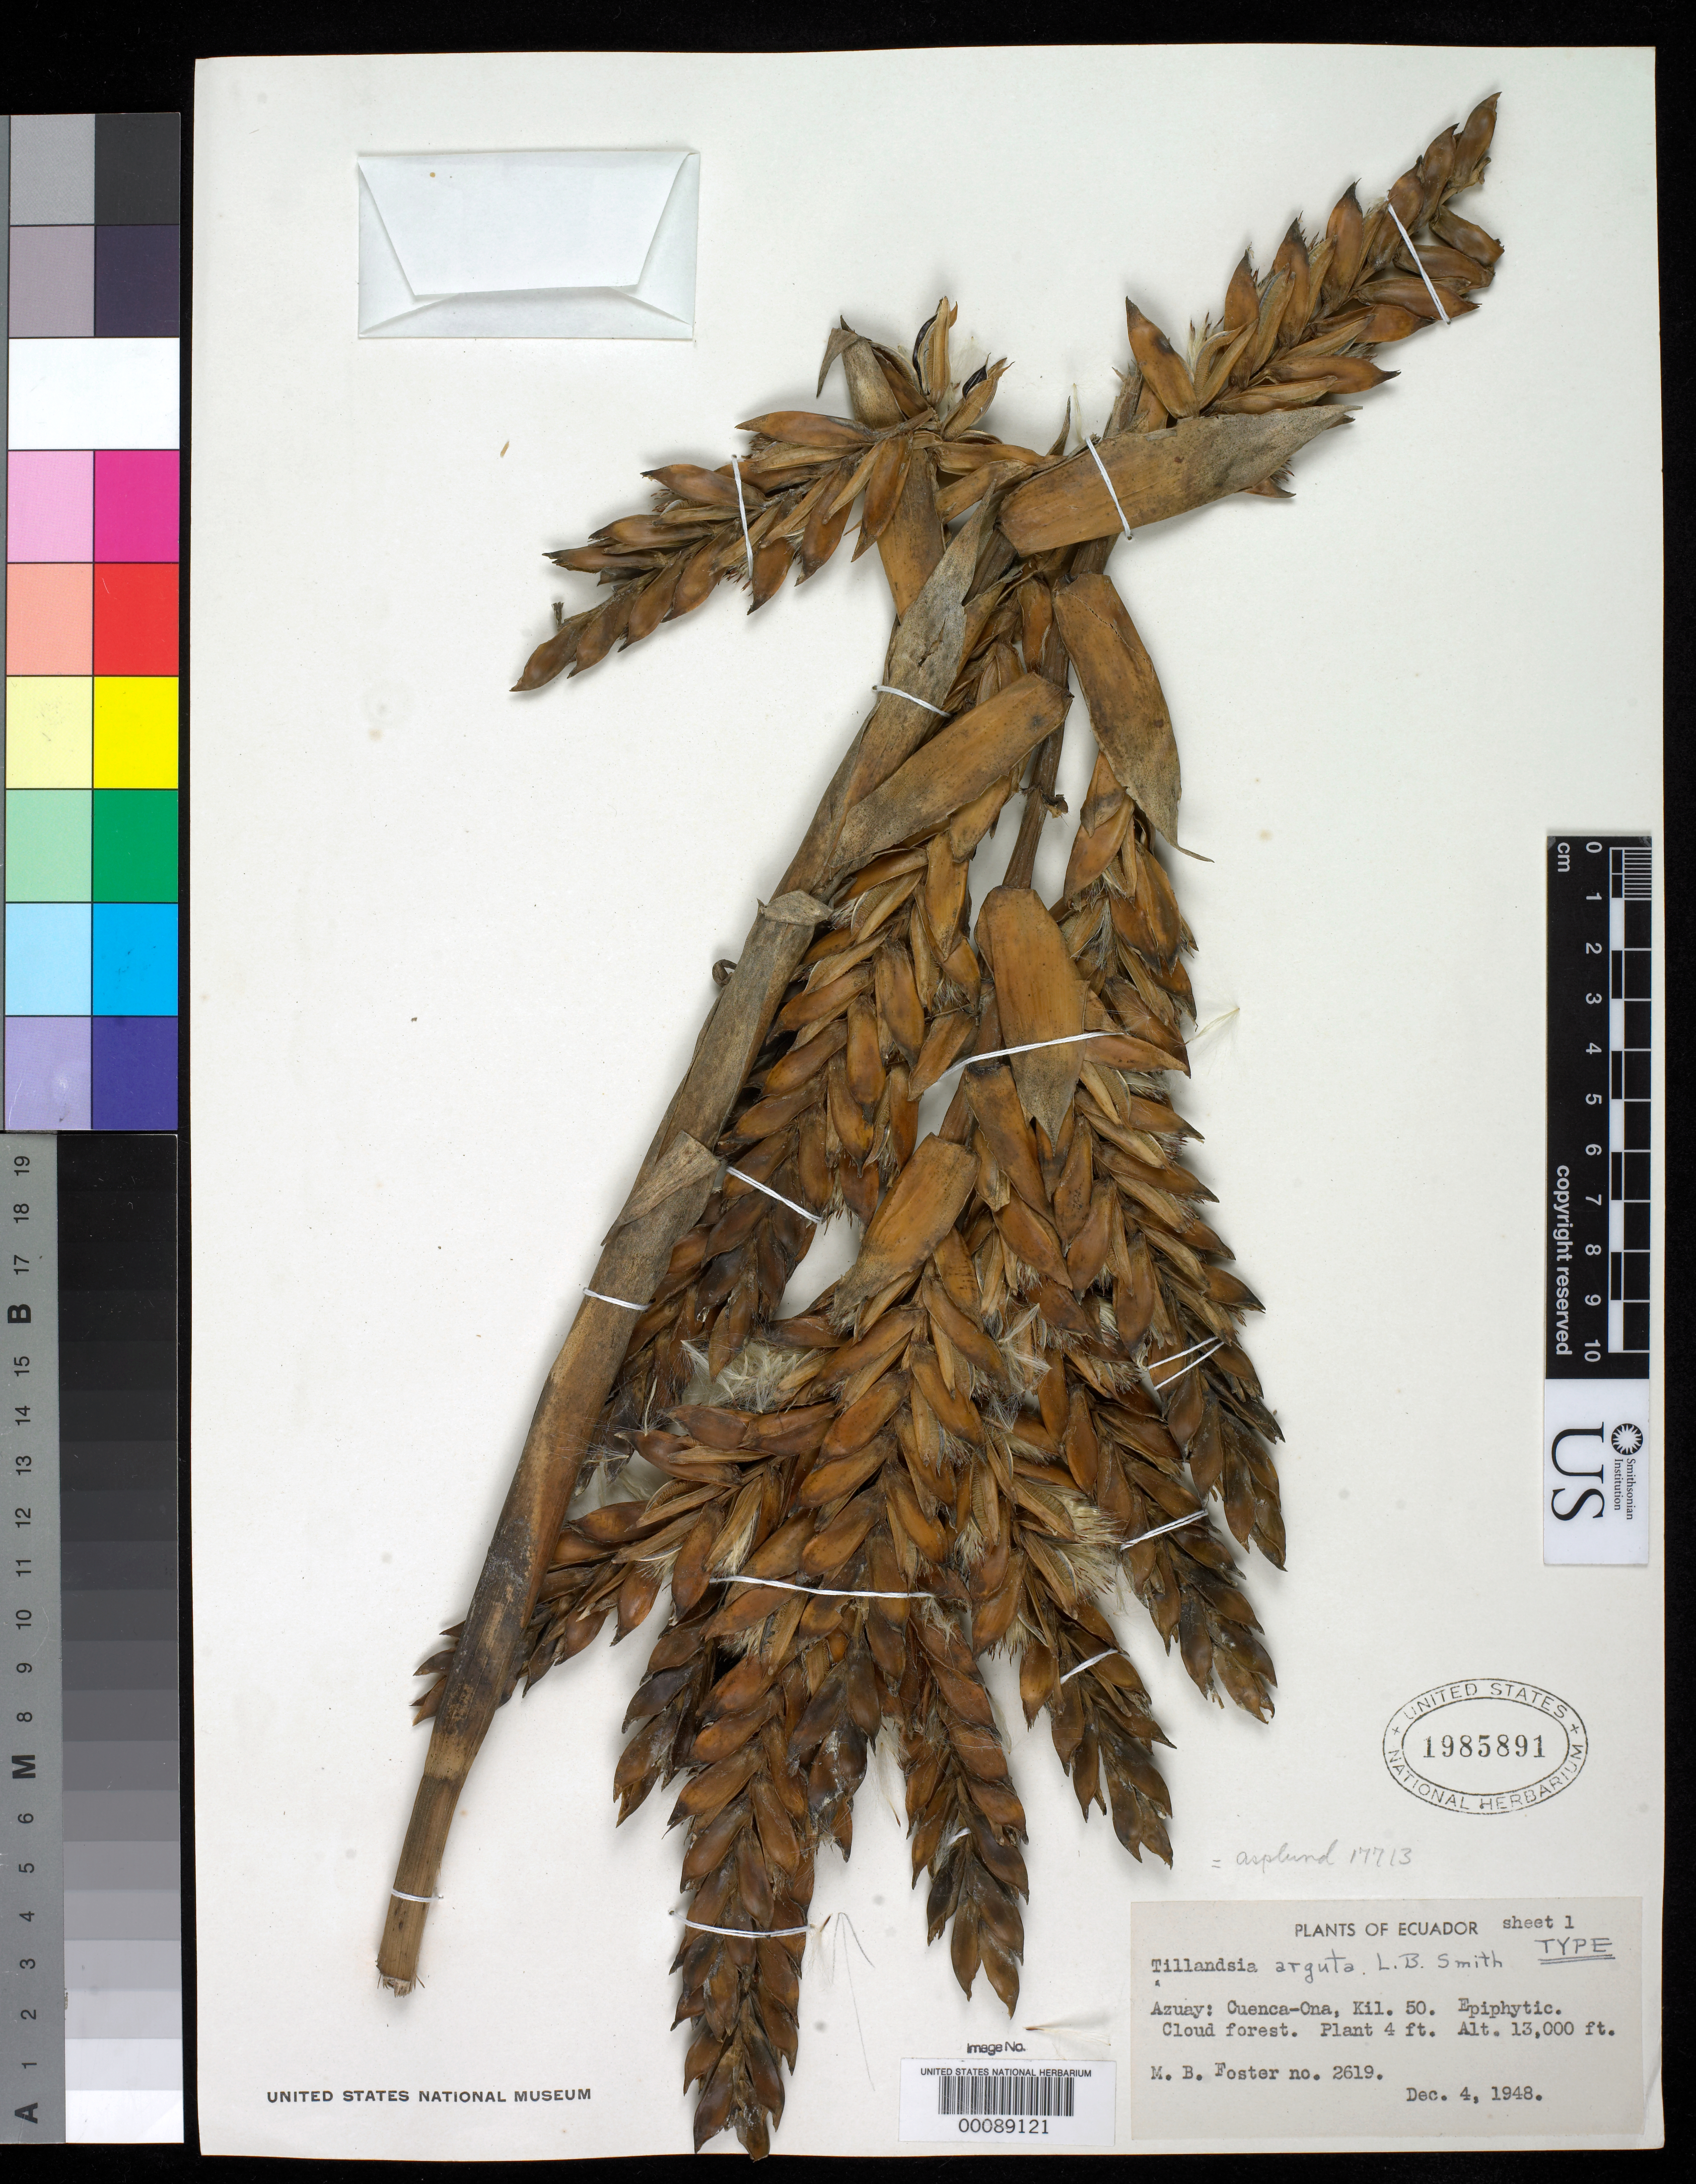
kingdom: Plantae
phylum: Tracheophyta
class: Liliopsida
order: Poales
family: Bromeliaceae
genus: Tillandsia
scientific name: Tillandsia arguta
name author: L.B. Sm.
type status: Holotype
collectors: M. B. Foster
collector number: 2619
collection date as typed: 04 Dec 1948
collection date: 1948-12-04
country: Ecuador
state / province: Azuay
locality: Between Cuenca and Ona, at km. 50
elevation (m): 3962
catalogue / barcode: US 1985891